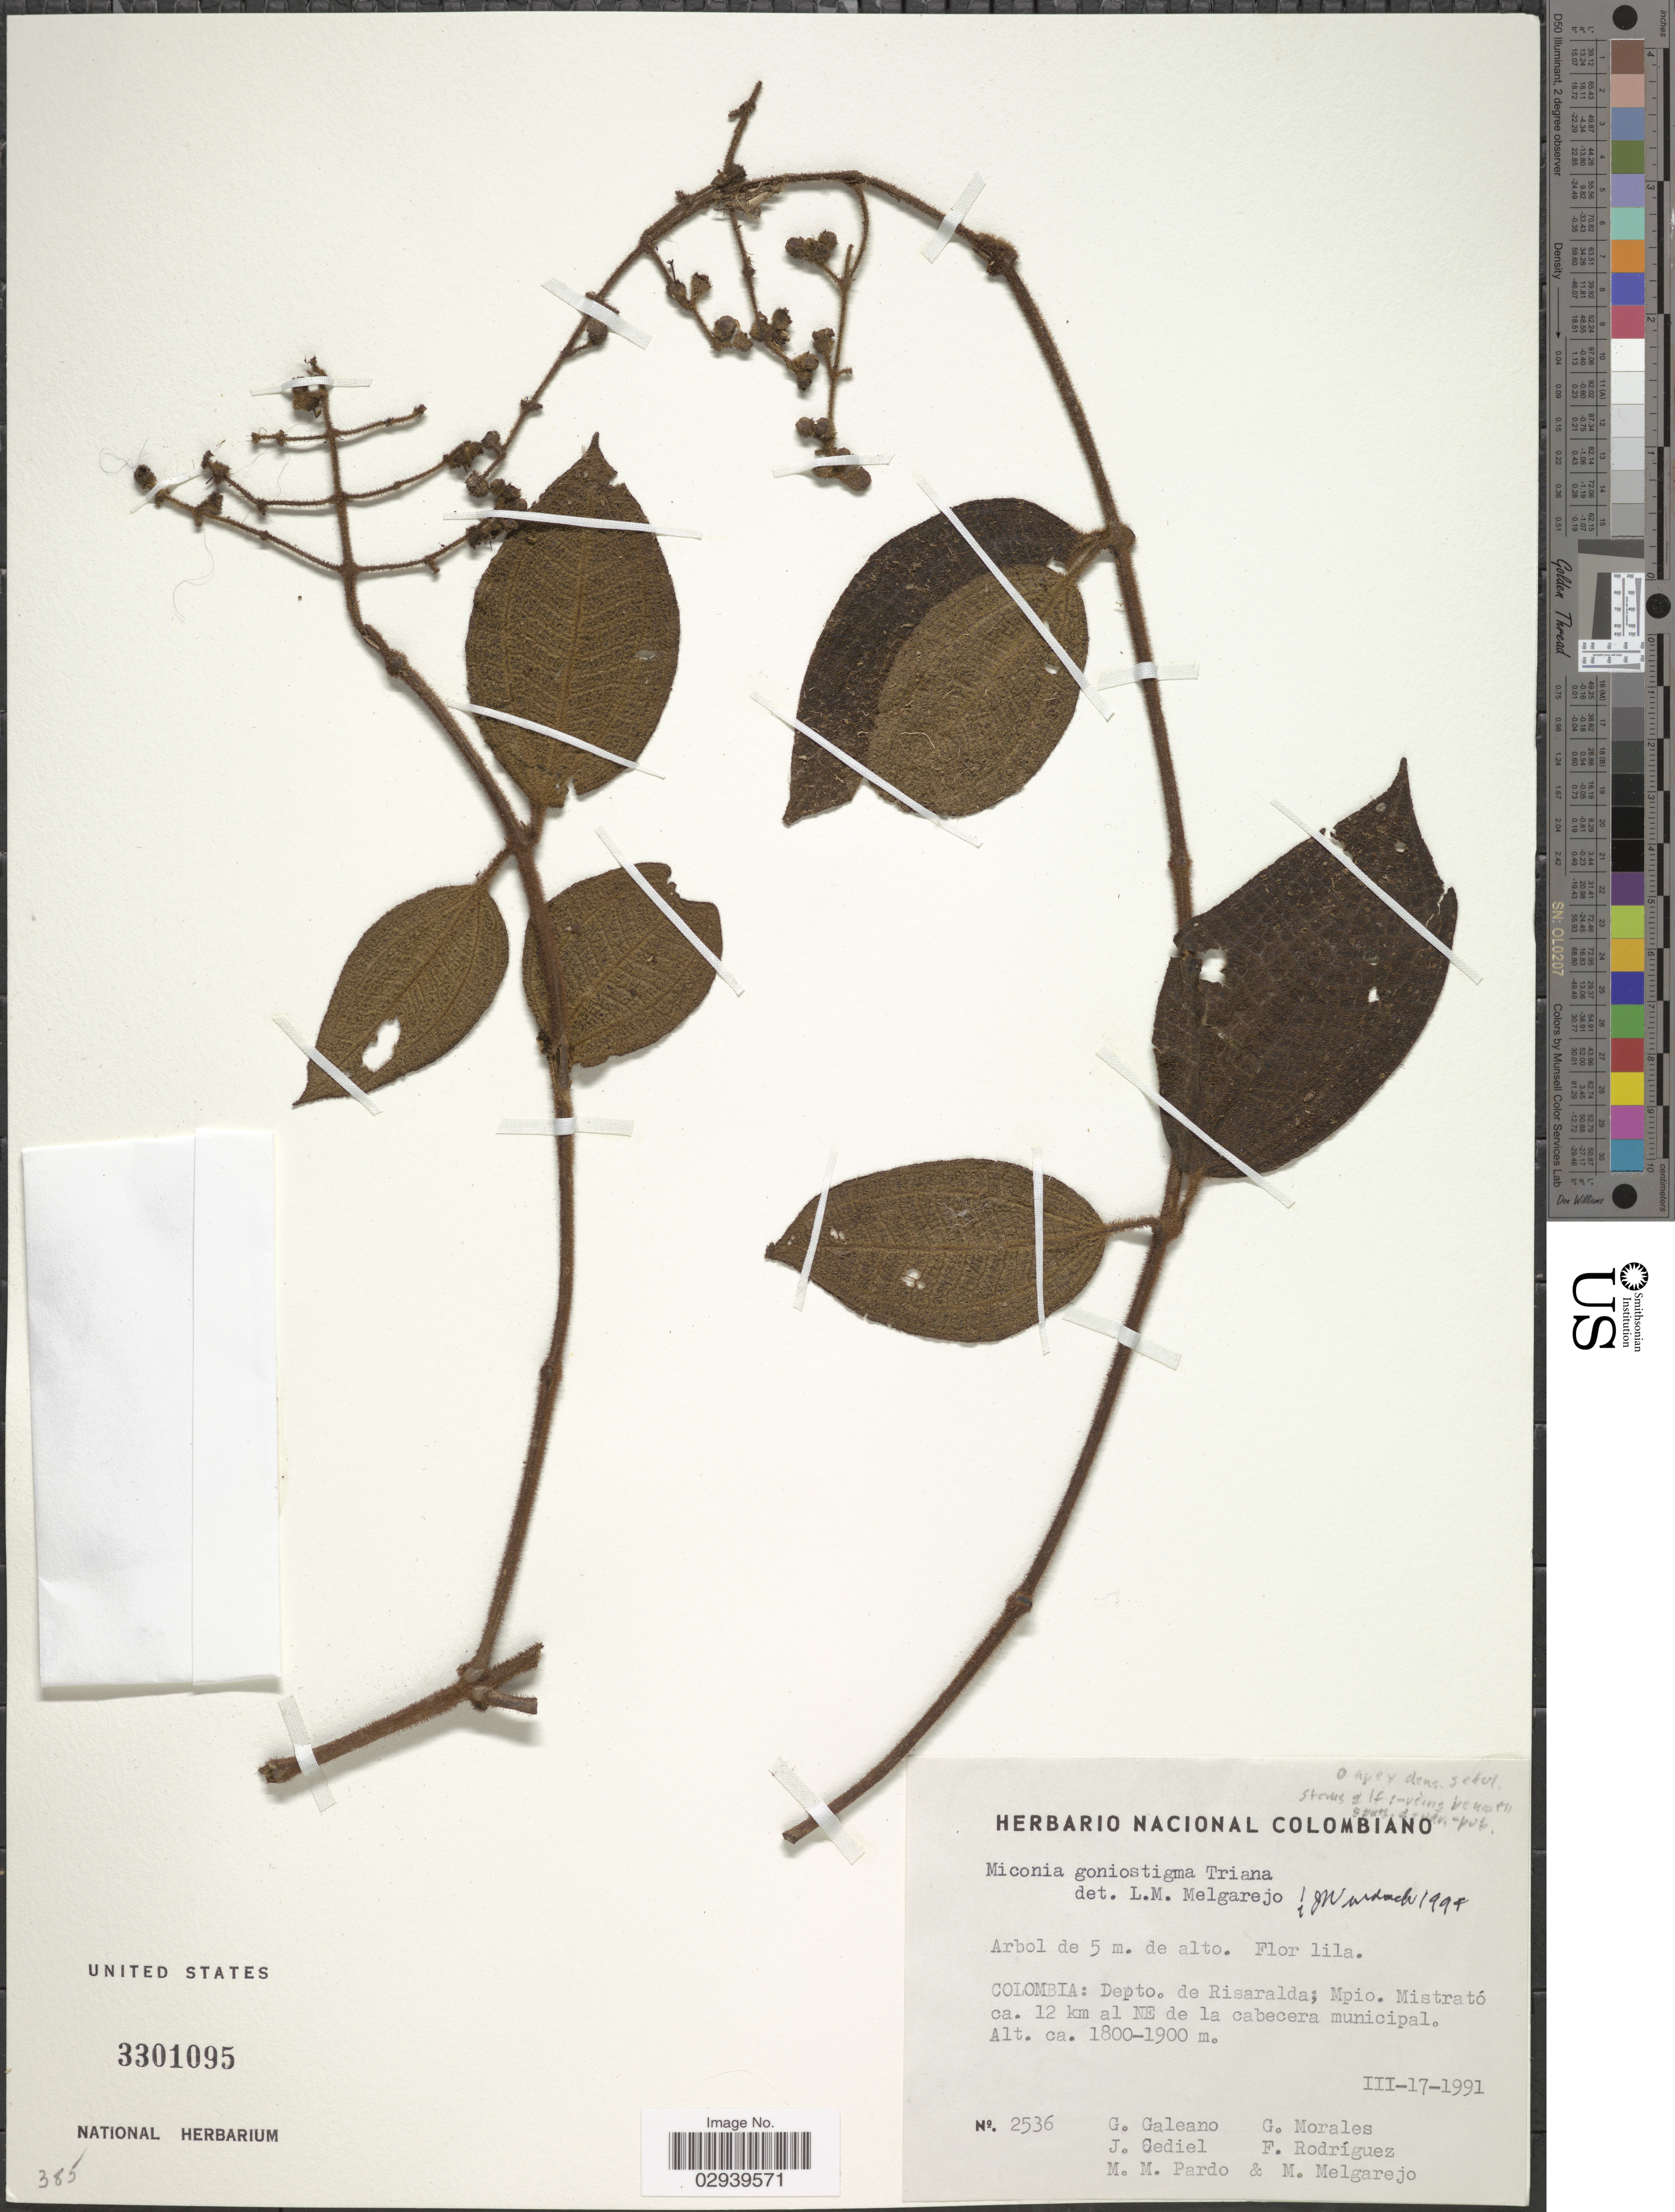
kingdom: Plantae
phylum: Tracheophyta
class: Magnoliopsida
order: Myrtales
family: Melastomataceae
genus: Miconia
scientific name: Miconia goniostigma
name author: Triana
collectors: G. A. Galeano, J. Cediel, M. Pardo, G. Morales & et al.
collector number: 2536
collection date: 1991-03-17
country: Colombia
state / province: Risaralda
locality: Depto. de Risaralda; Mpio. Mistrató ca. 12 km al NE de la cabecera municipal.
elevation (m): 1800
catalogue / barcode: US 3301095